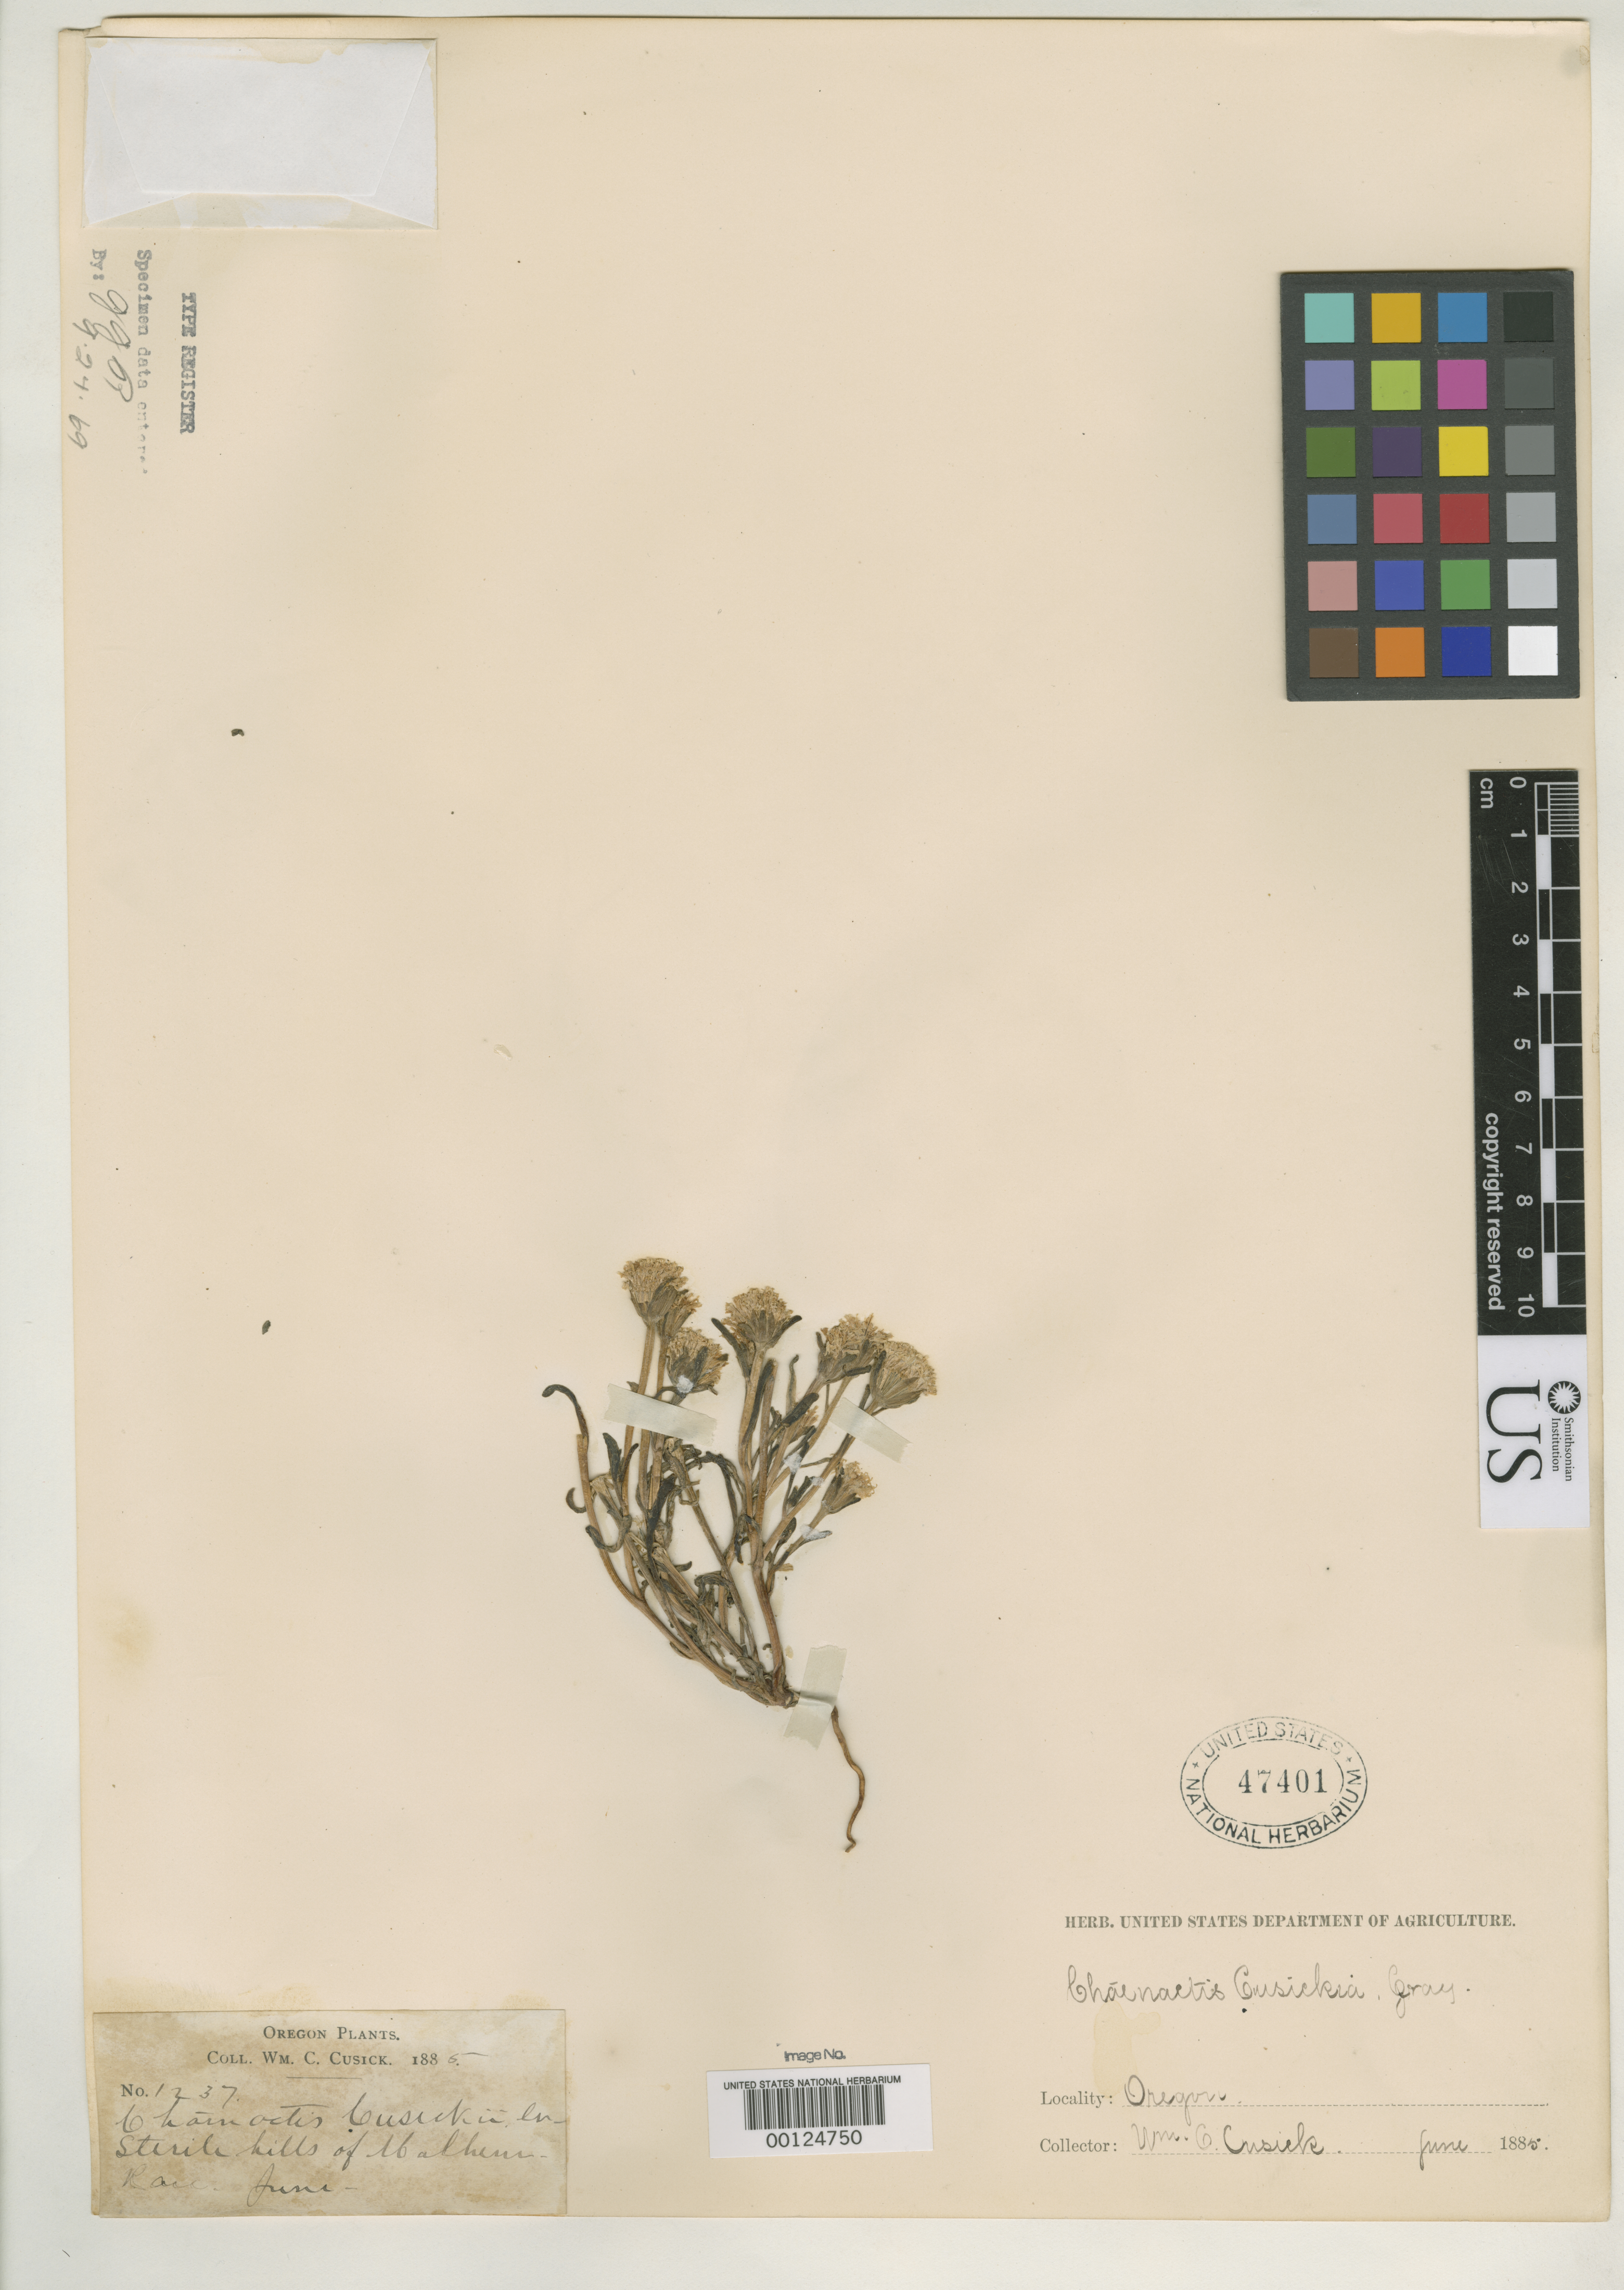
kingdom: Plantae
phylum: Tracheophyta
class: Magnoliopsida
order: Asterales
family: Asteraceae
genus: Chaenactis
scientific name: Chaenactis cusickii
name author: A. Gray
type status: Type Collection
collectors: W. C. Cusick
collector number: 1237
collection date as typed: Jun 1885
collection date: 1885-06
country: United States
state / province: Oregon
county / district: Baker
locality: Malheur.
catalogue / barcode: US 47401